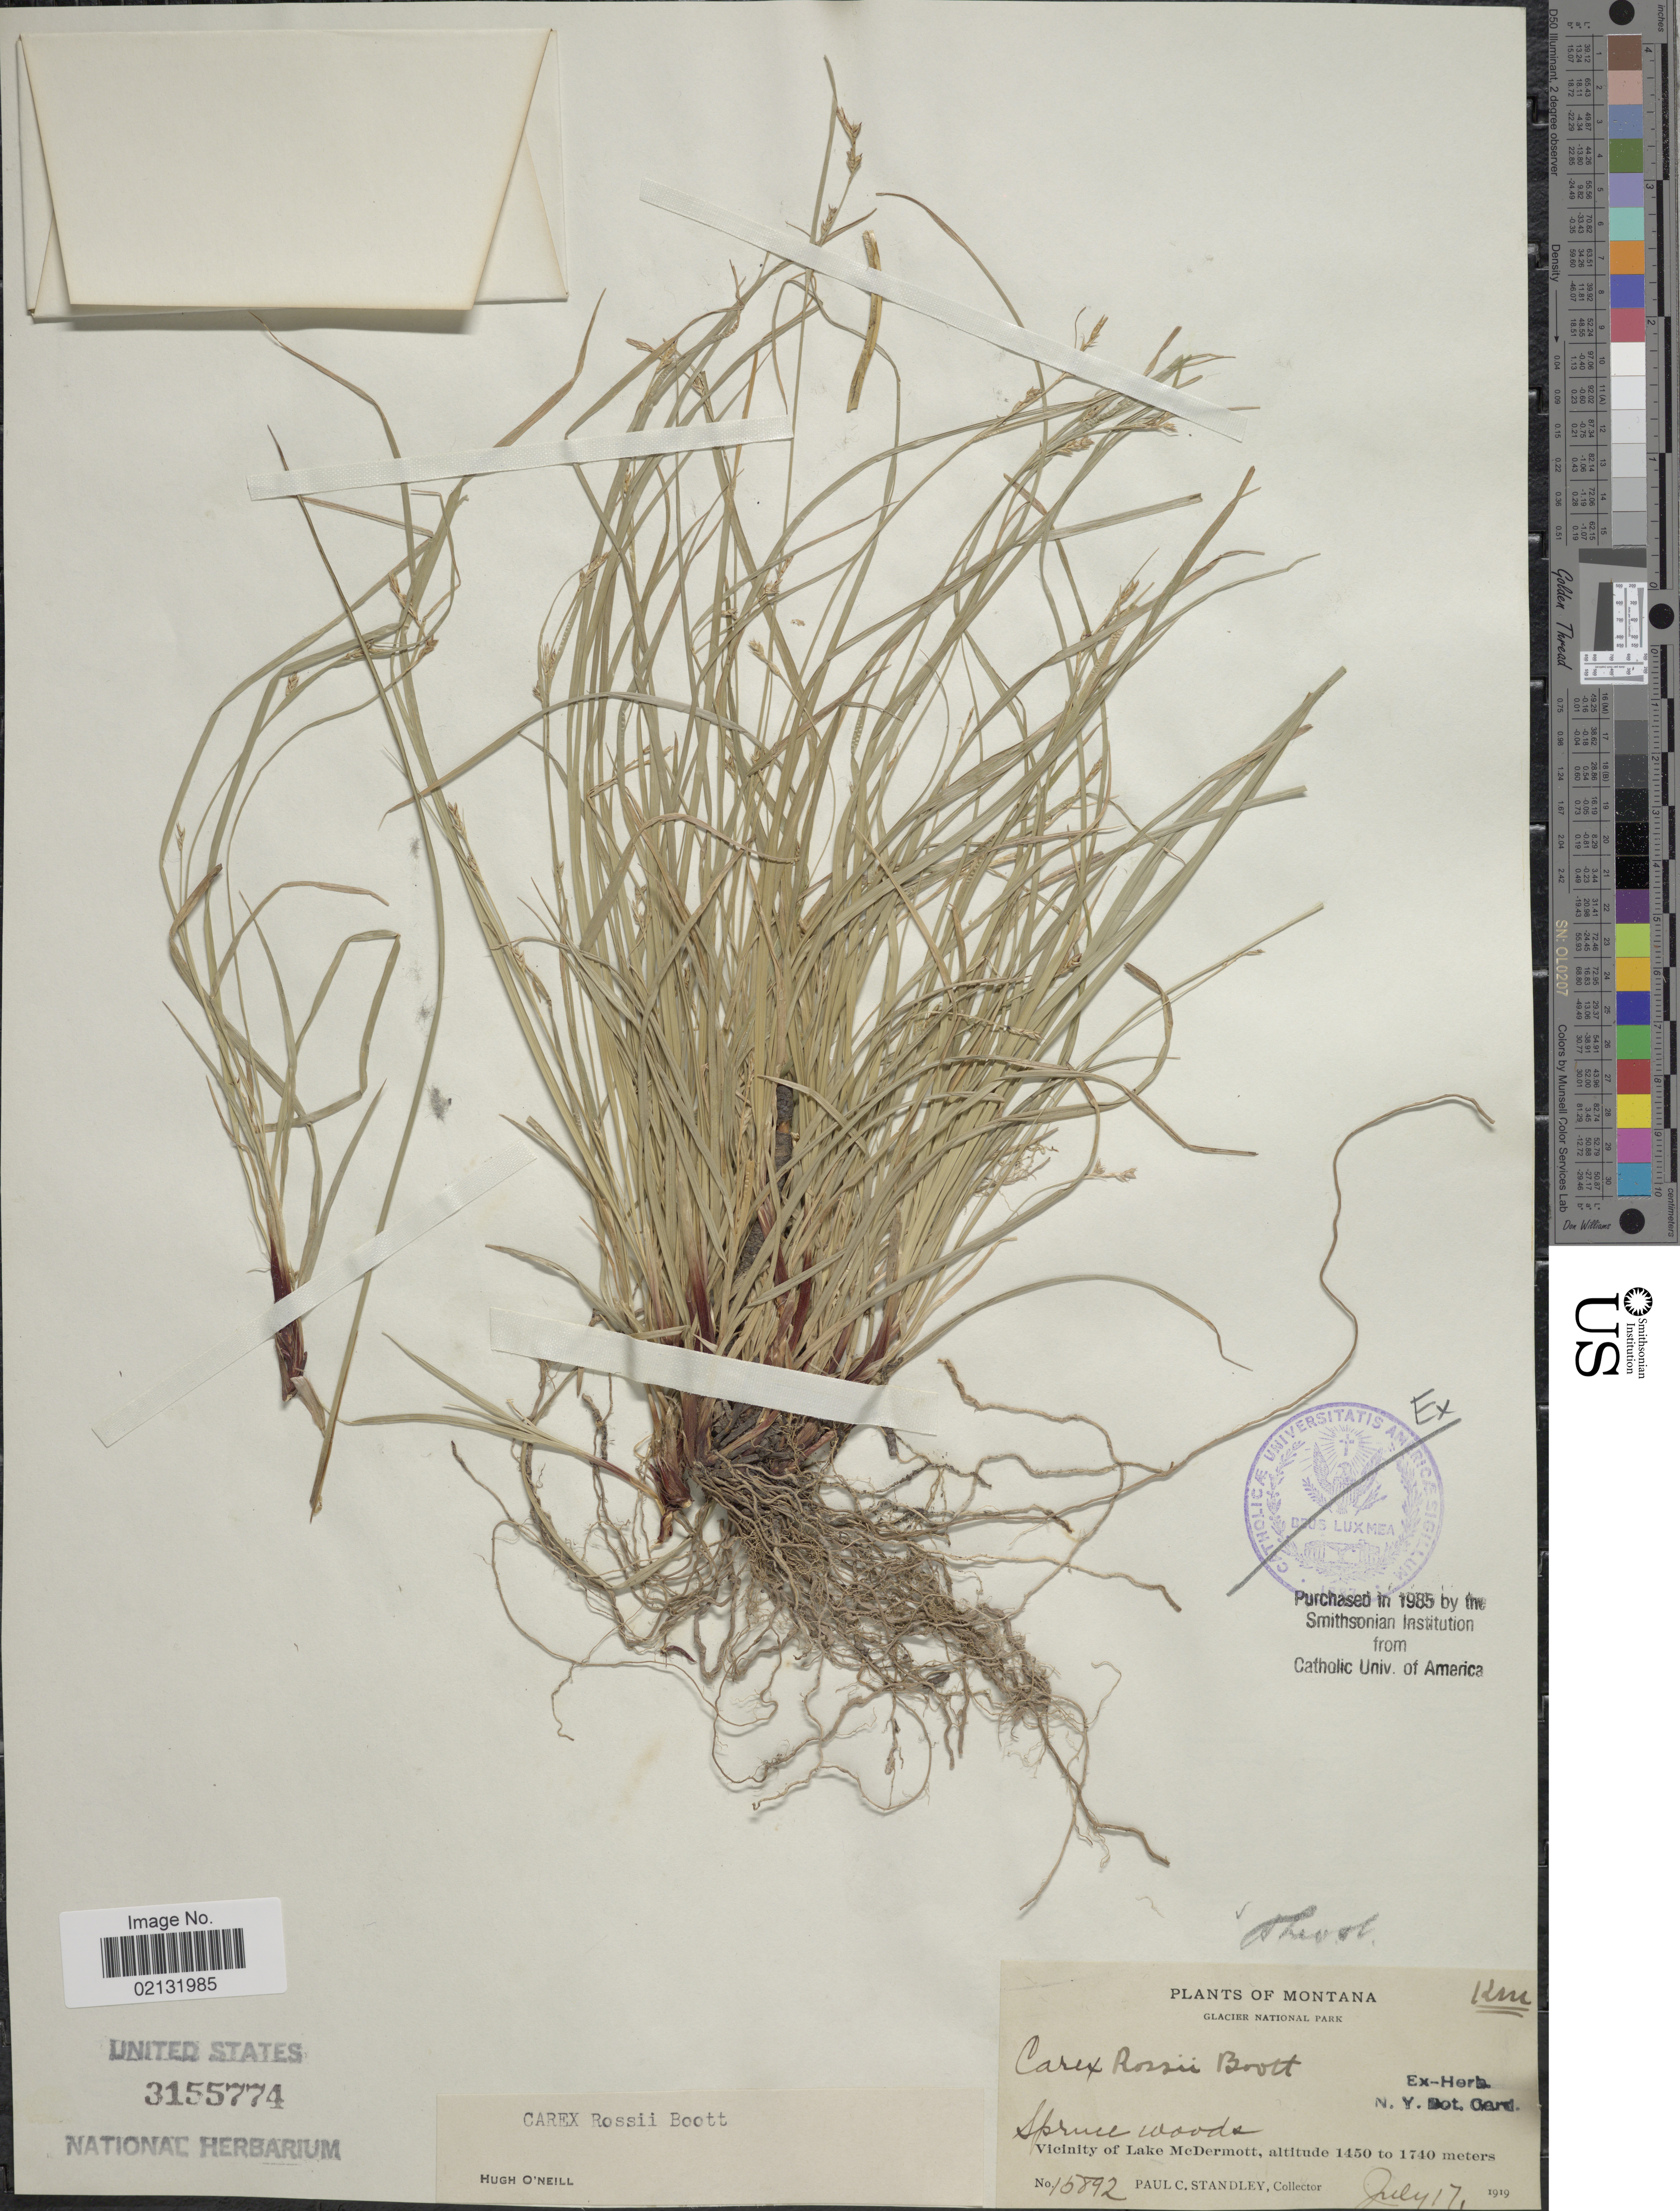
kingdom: Plantae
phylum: Tracheophyta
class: Liliopsida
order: Poales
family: Cyperaceae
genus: Carex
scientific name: Carex rossii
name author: Boott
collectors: P. C. Standley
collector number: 15892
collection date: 1919-07-17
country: United States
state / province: Montana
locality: Montana, Glacier National Park. Spruce woods, Vicinity of Lake McDermott.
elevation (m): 1450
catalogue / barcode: US 3155774